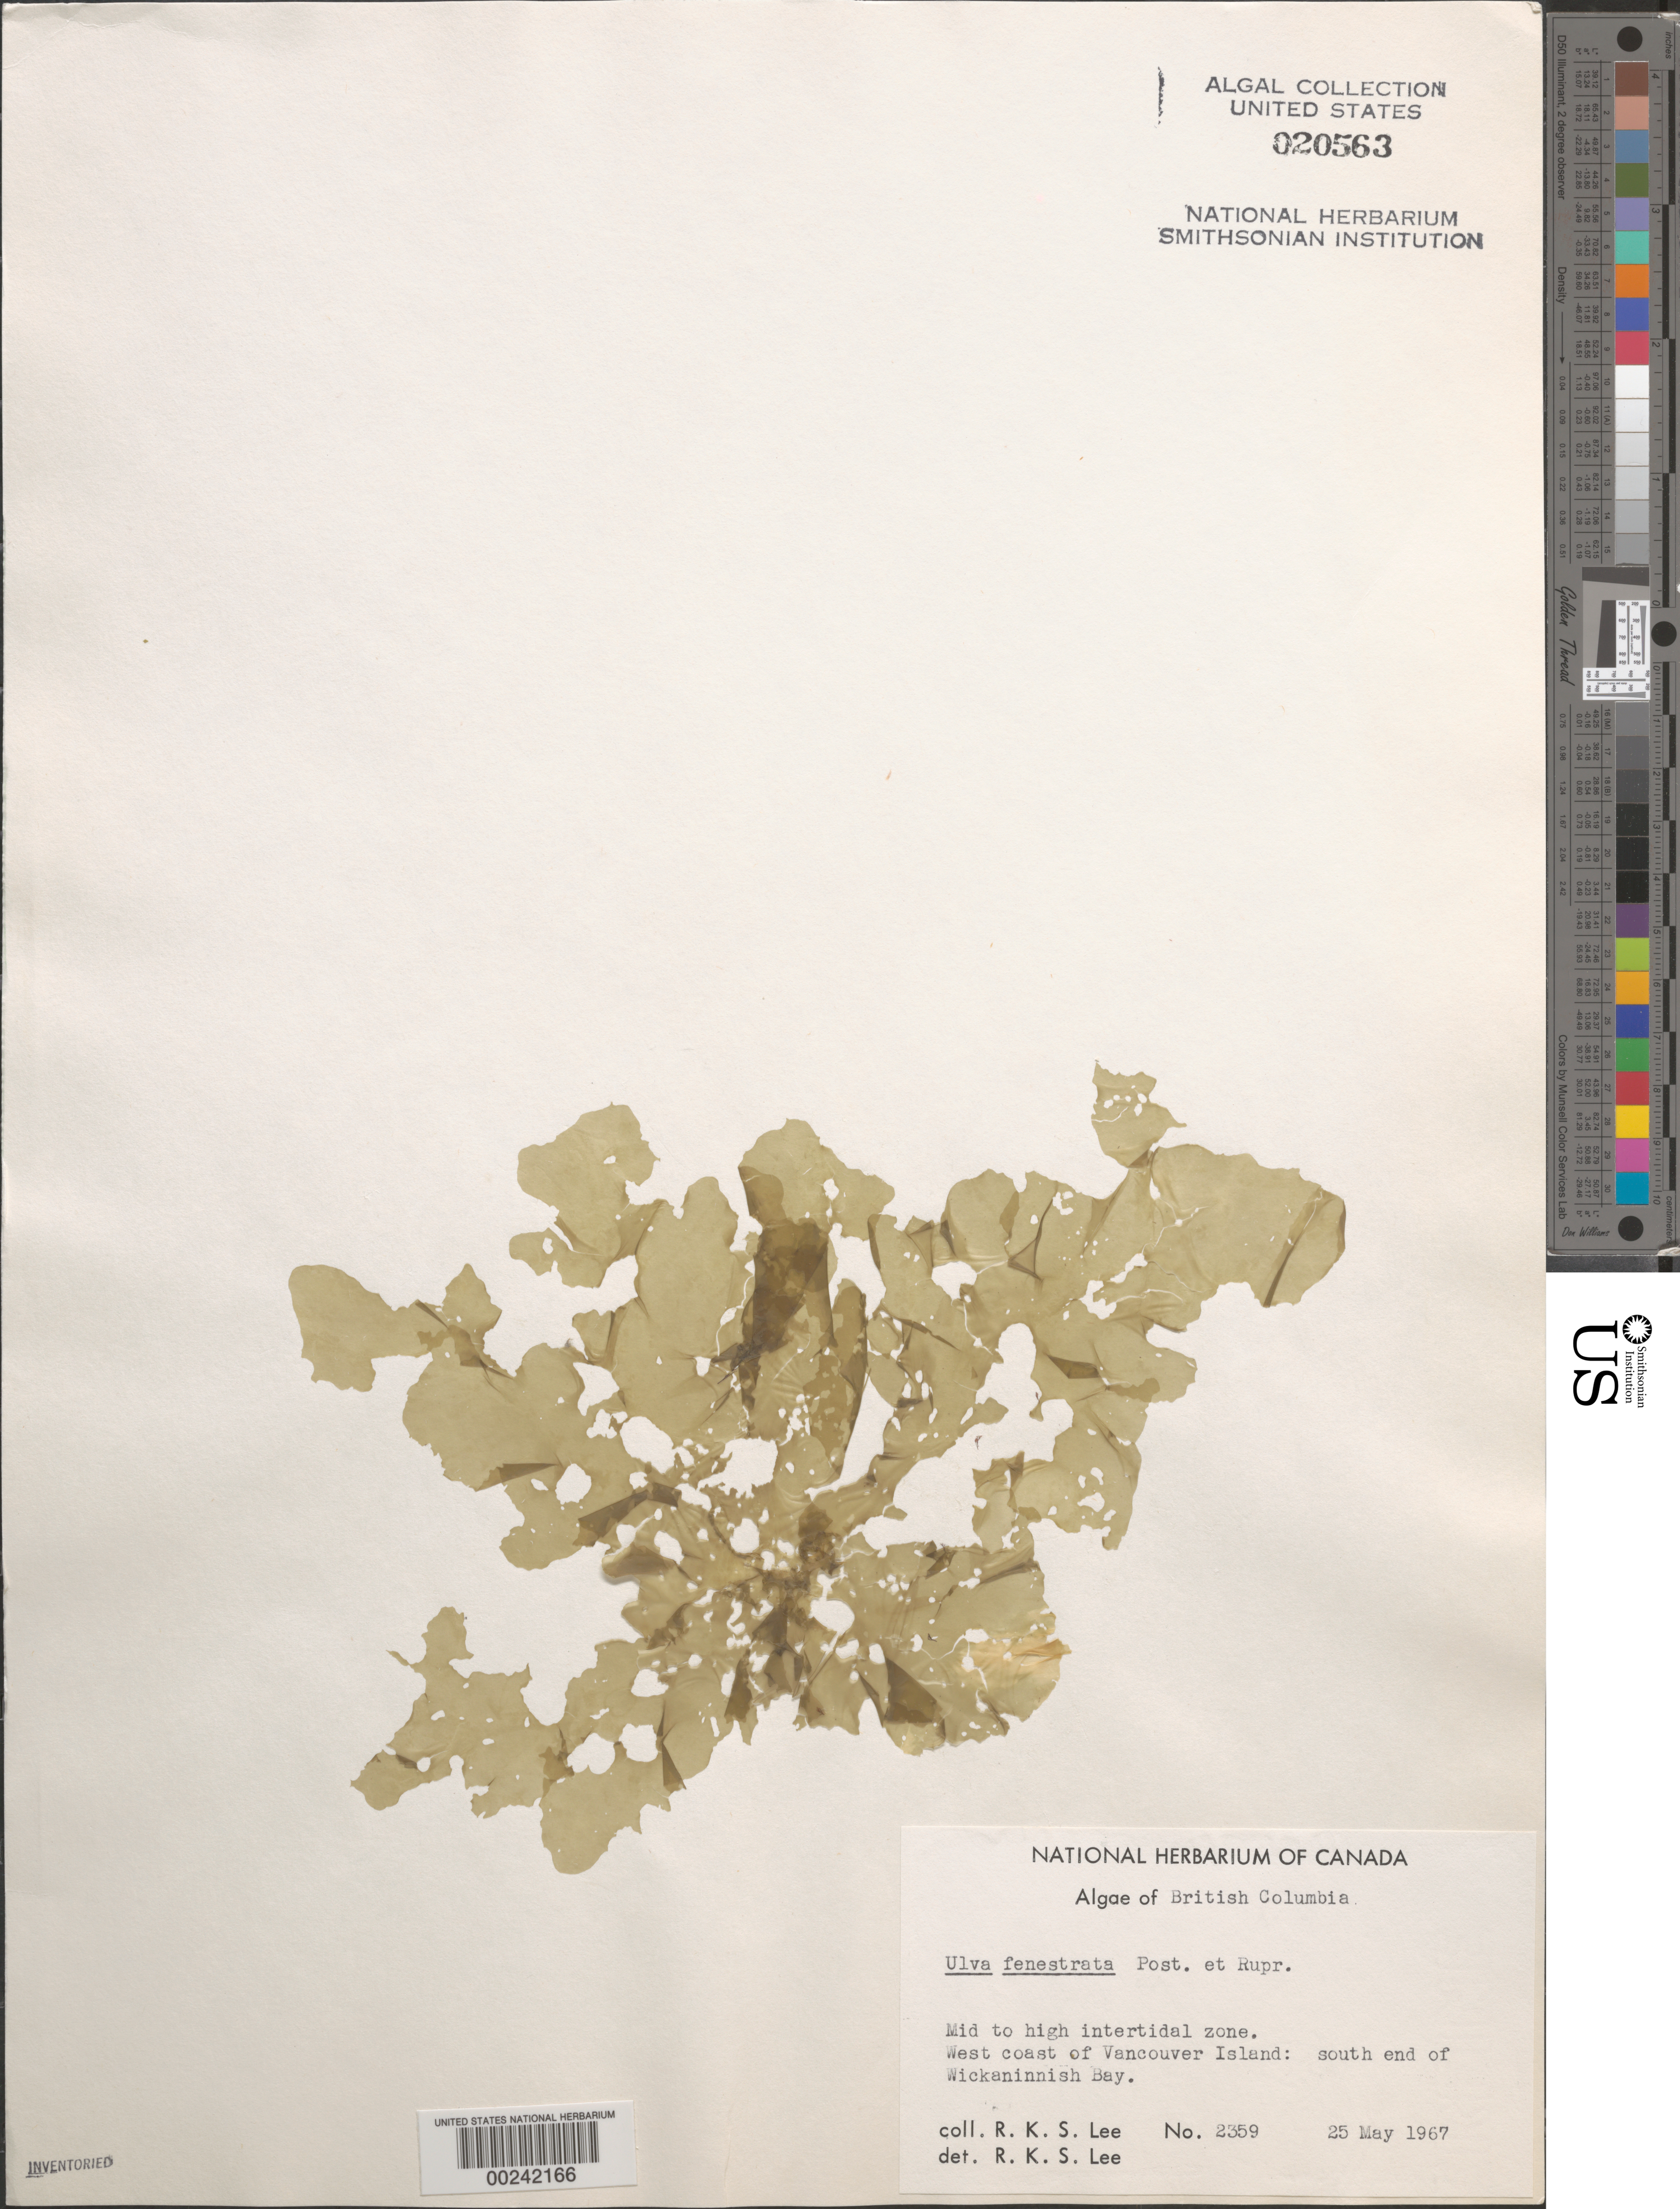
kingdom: Plantae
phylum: Chlorophyta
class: Ulvophyceae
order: Ulvales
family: Ulvaceae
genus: Ulva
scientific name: Ulva fenestrata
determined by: Lee, R. K. S.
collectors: R. Lee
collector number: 2359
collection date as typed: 25 May 1967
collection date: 1967-05-25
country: Canada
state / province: British Columbia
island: Vancouver Island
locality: Wickaninnish Bay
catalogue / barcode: US 20563